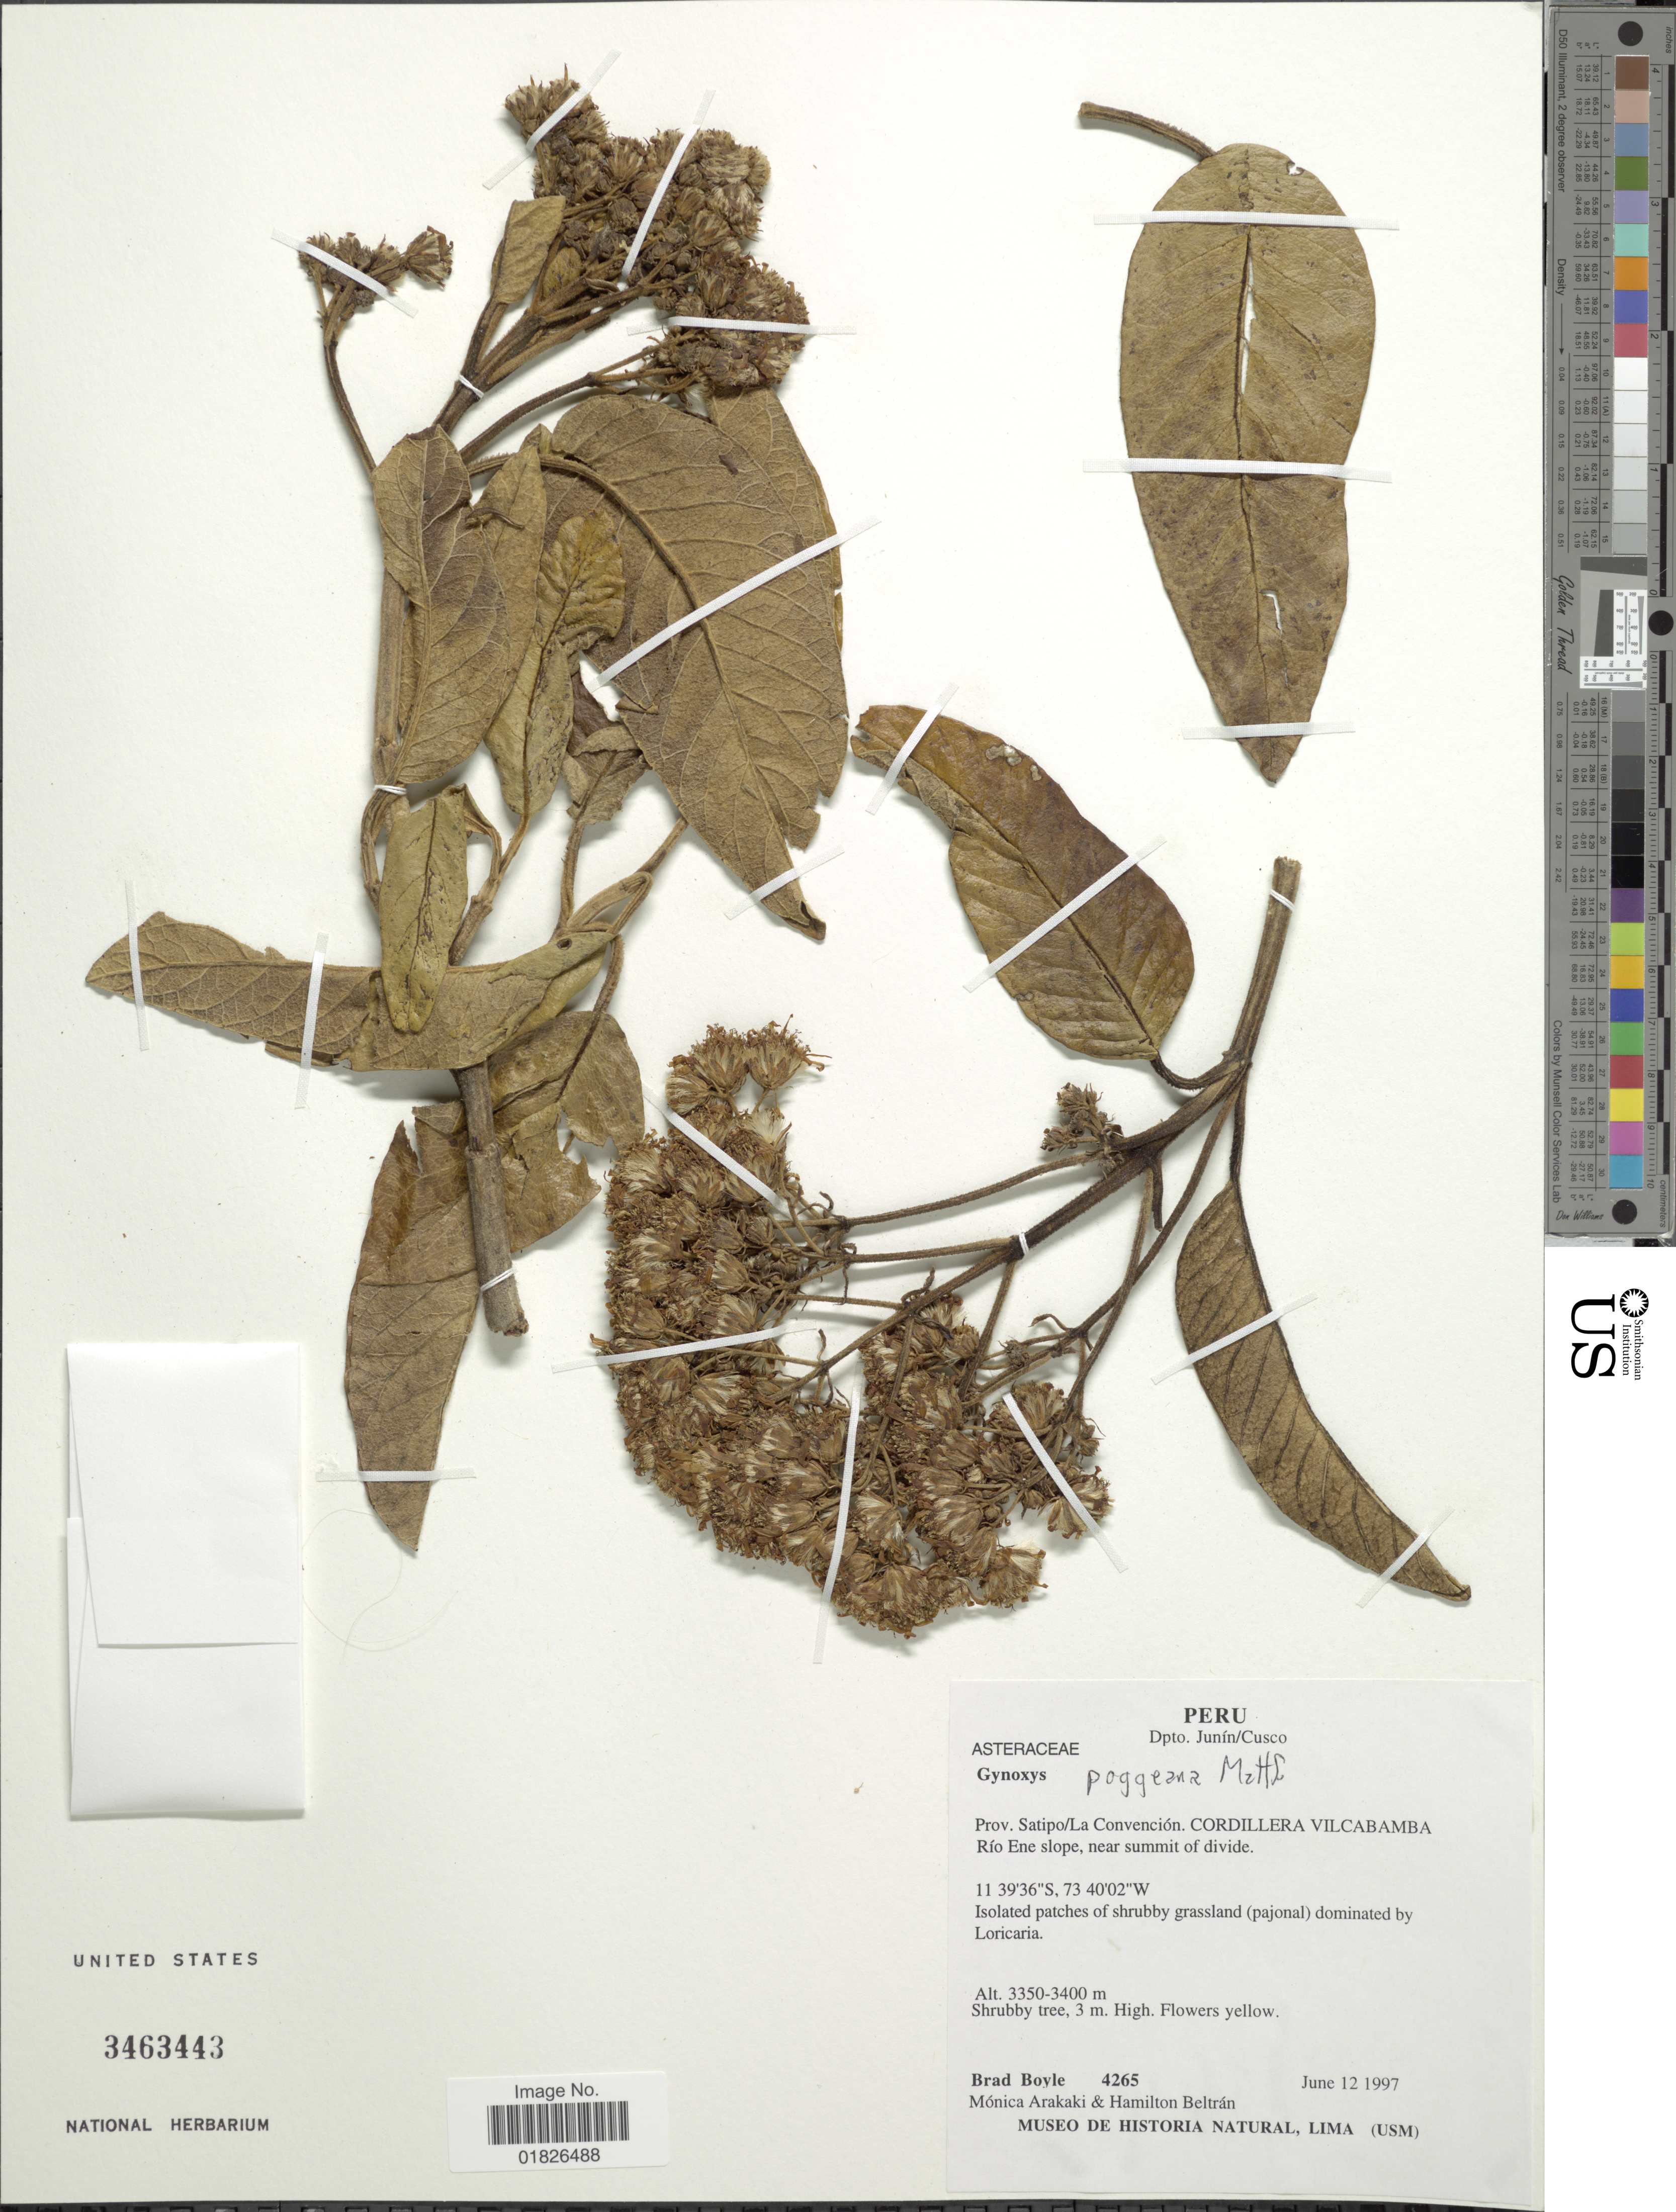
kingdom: Plantae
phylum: Tracheophyta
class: Magnoliopsida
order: Asterales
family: Asteraceae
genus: Gynoxys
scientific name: Gynoxys poggeana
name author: Mattf.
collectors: B. Boyle, M. Arakaki & H. Beltran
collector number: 4265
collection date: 1997-06-12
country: Peru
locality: Dpto. Junin/Cusco, Prov. Satipo/ La Convencion, Cordillera Vilcabamba, Rio Ene slope, near summit of divide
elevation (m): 3350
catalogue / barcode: US 3463443